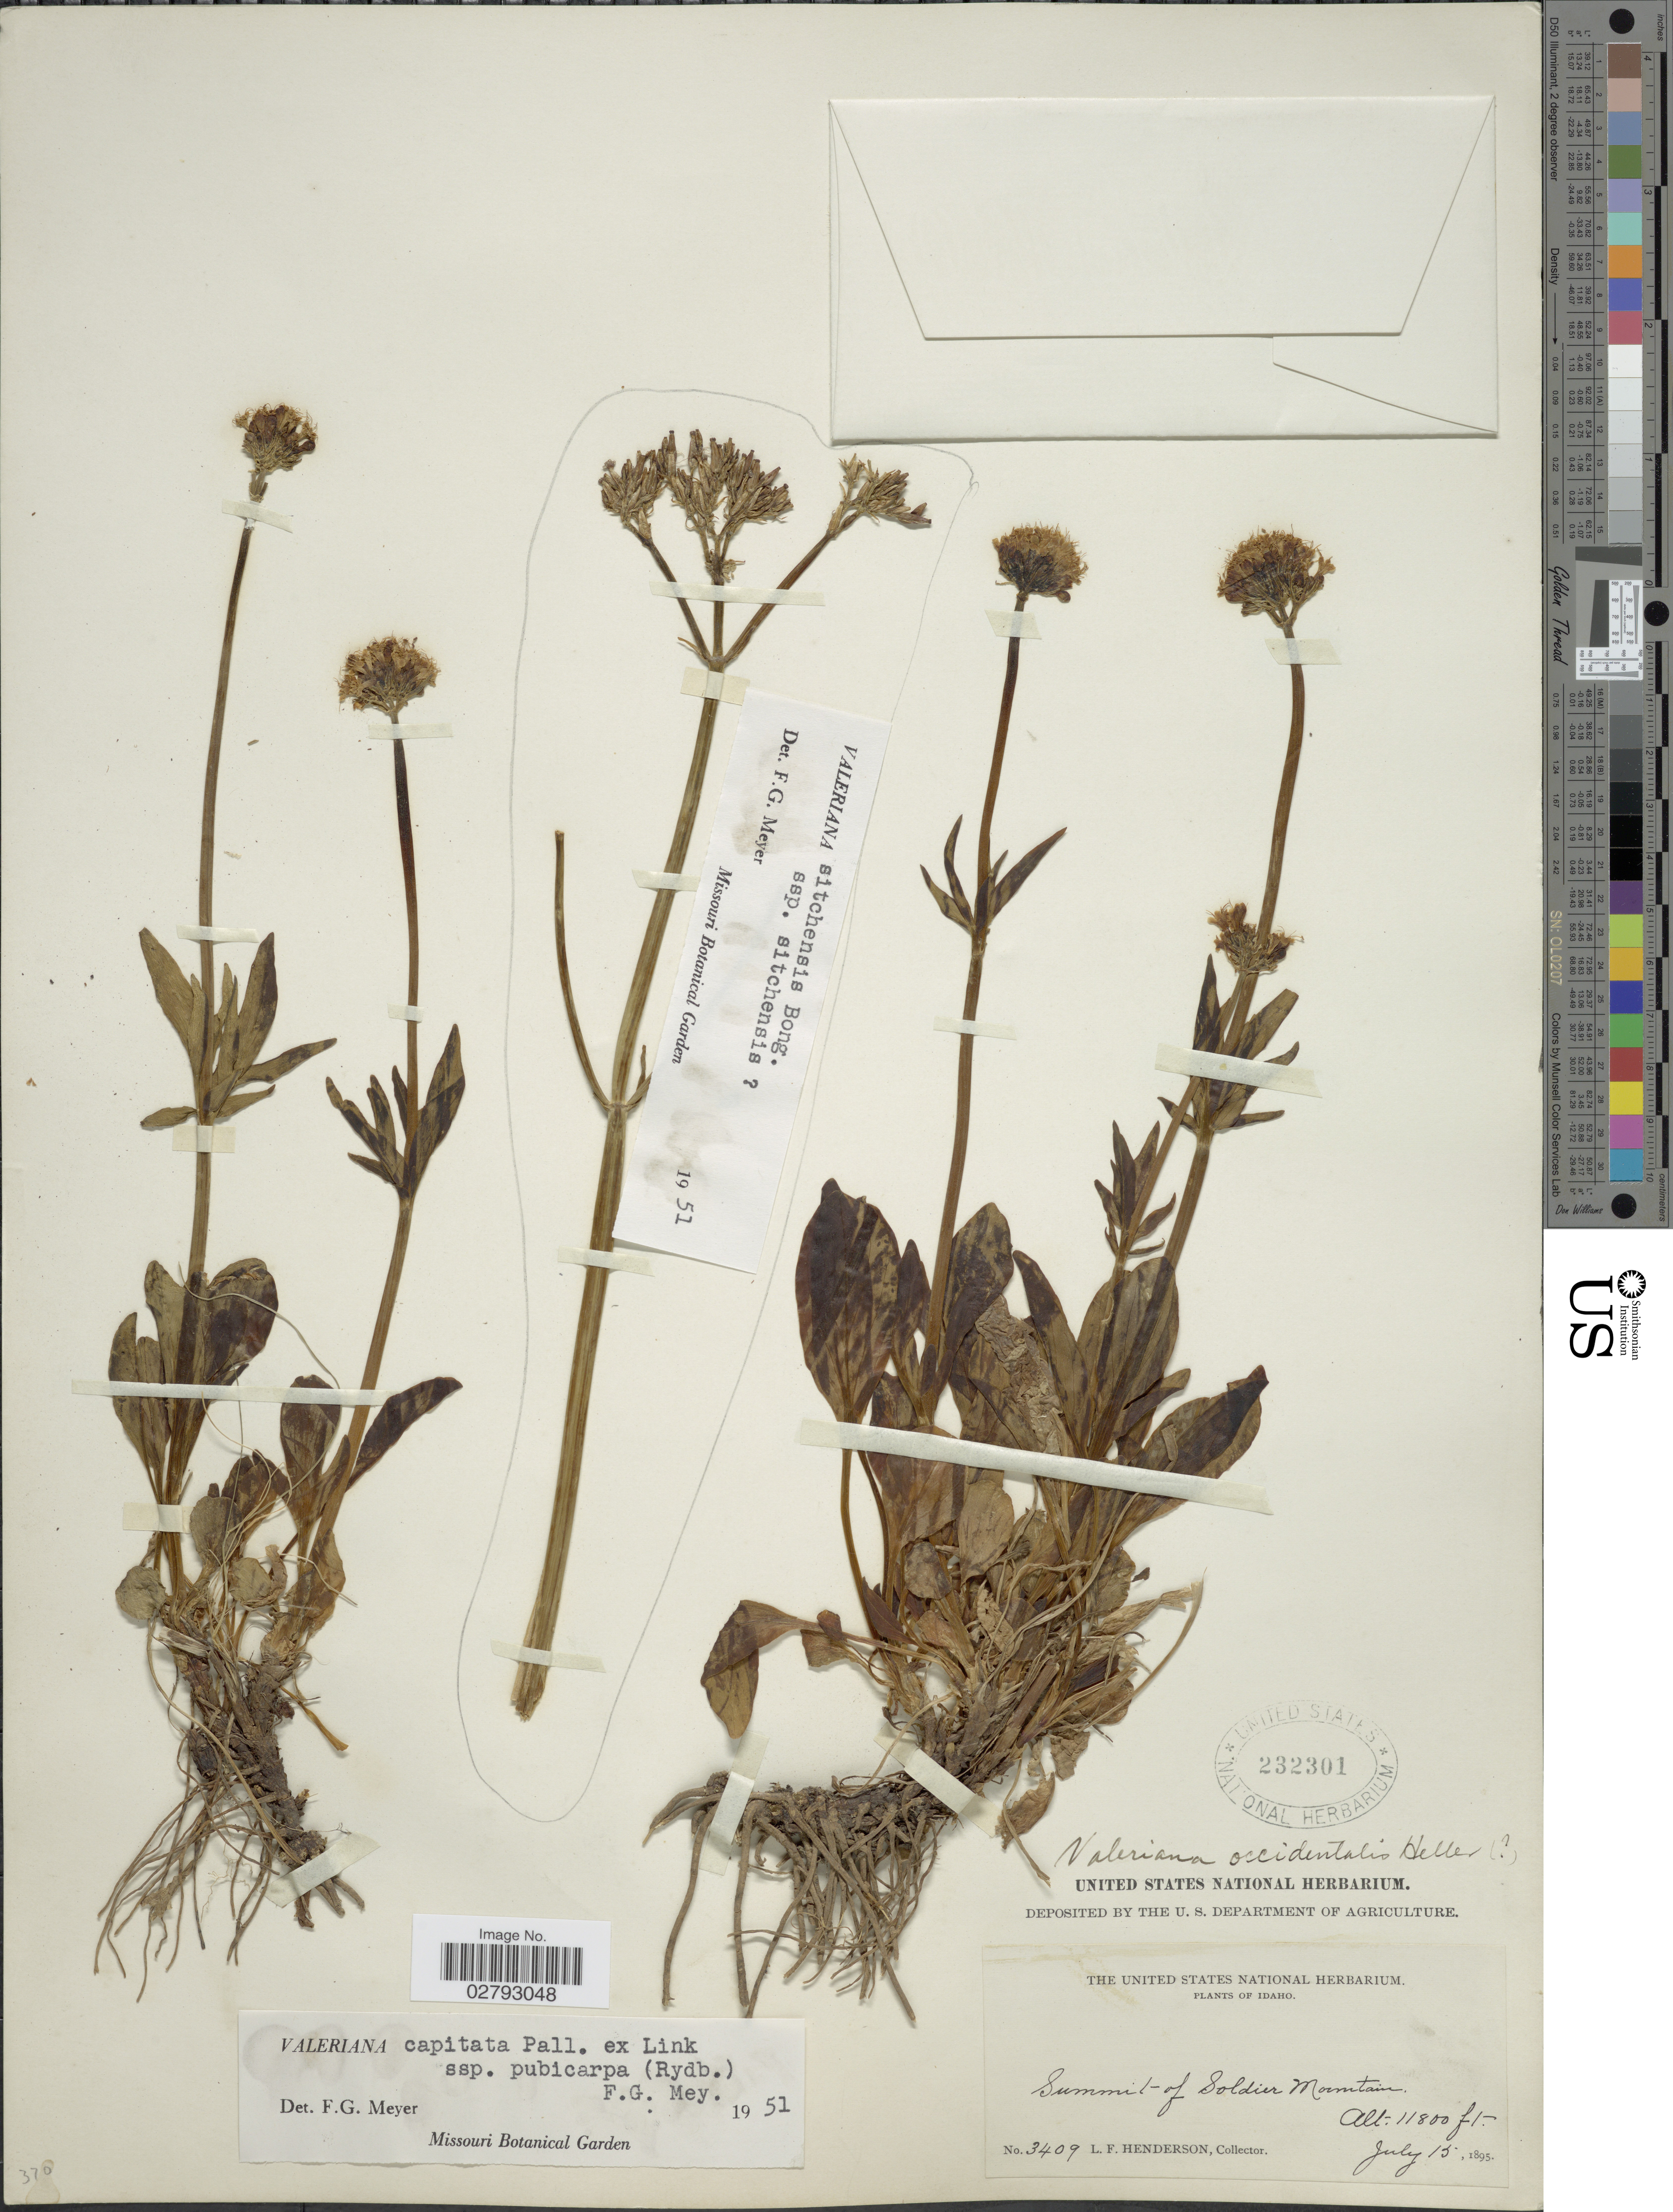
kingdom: Plantae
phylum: Tracheophyta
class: Magnoliopsida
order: Dipsacales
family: Caprifoliaceae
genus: Valeriana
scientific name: Valeriana capitata subsp. pubicarpa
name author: (Rydb.) F.G. Mey.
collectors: L. Henderson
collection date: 1895-07-15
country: United States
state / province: Idaho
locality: Summit of Soldier Mountain.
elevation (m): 3597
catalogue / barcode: US 232301